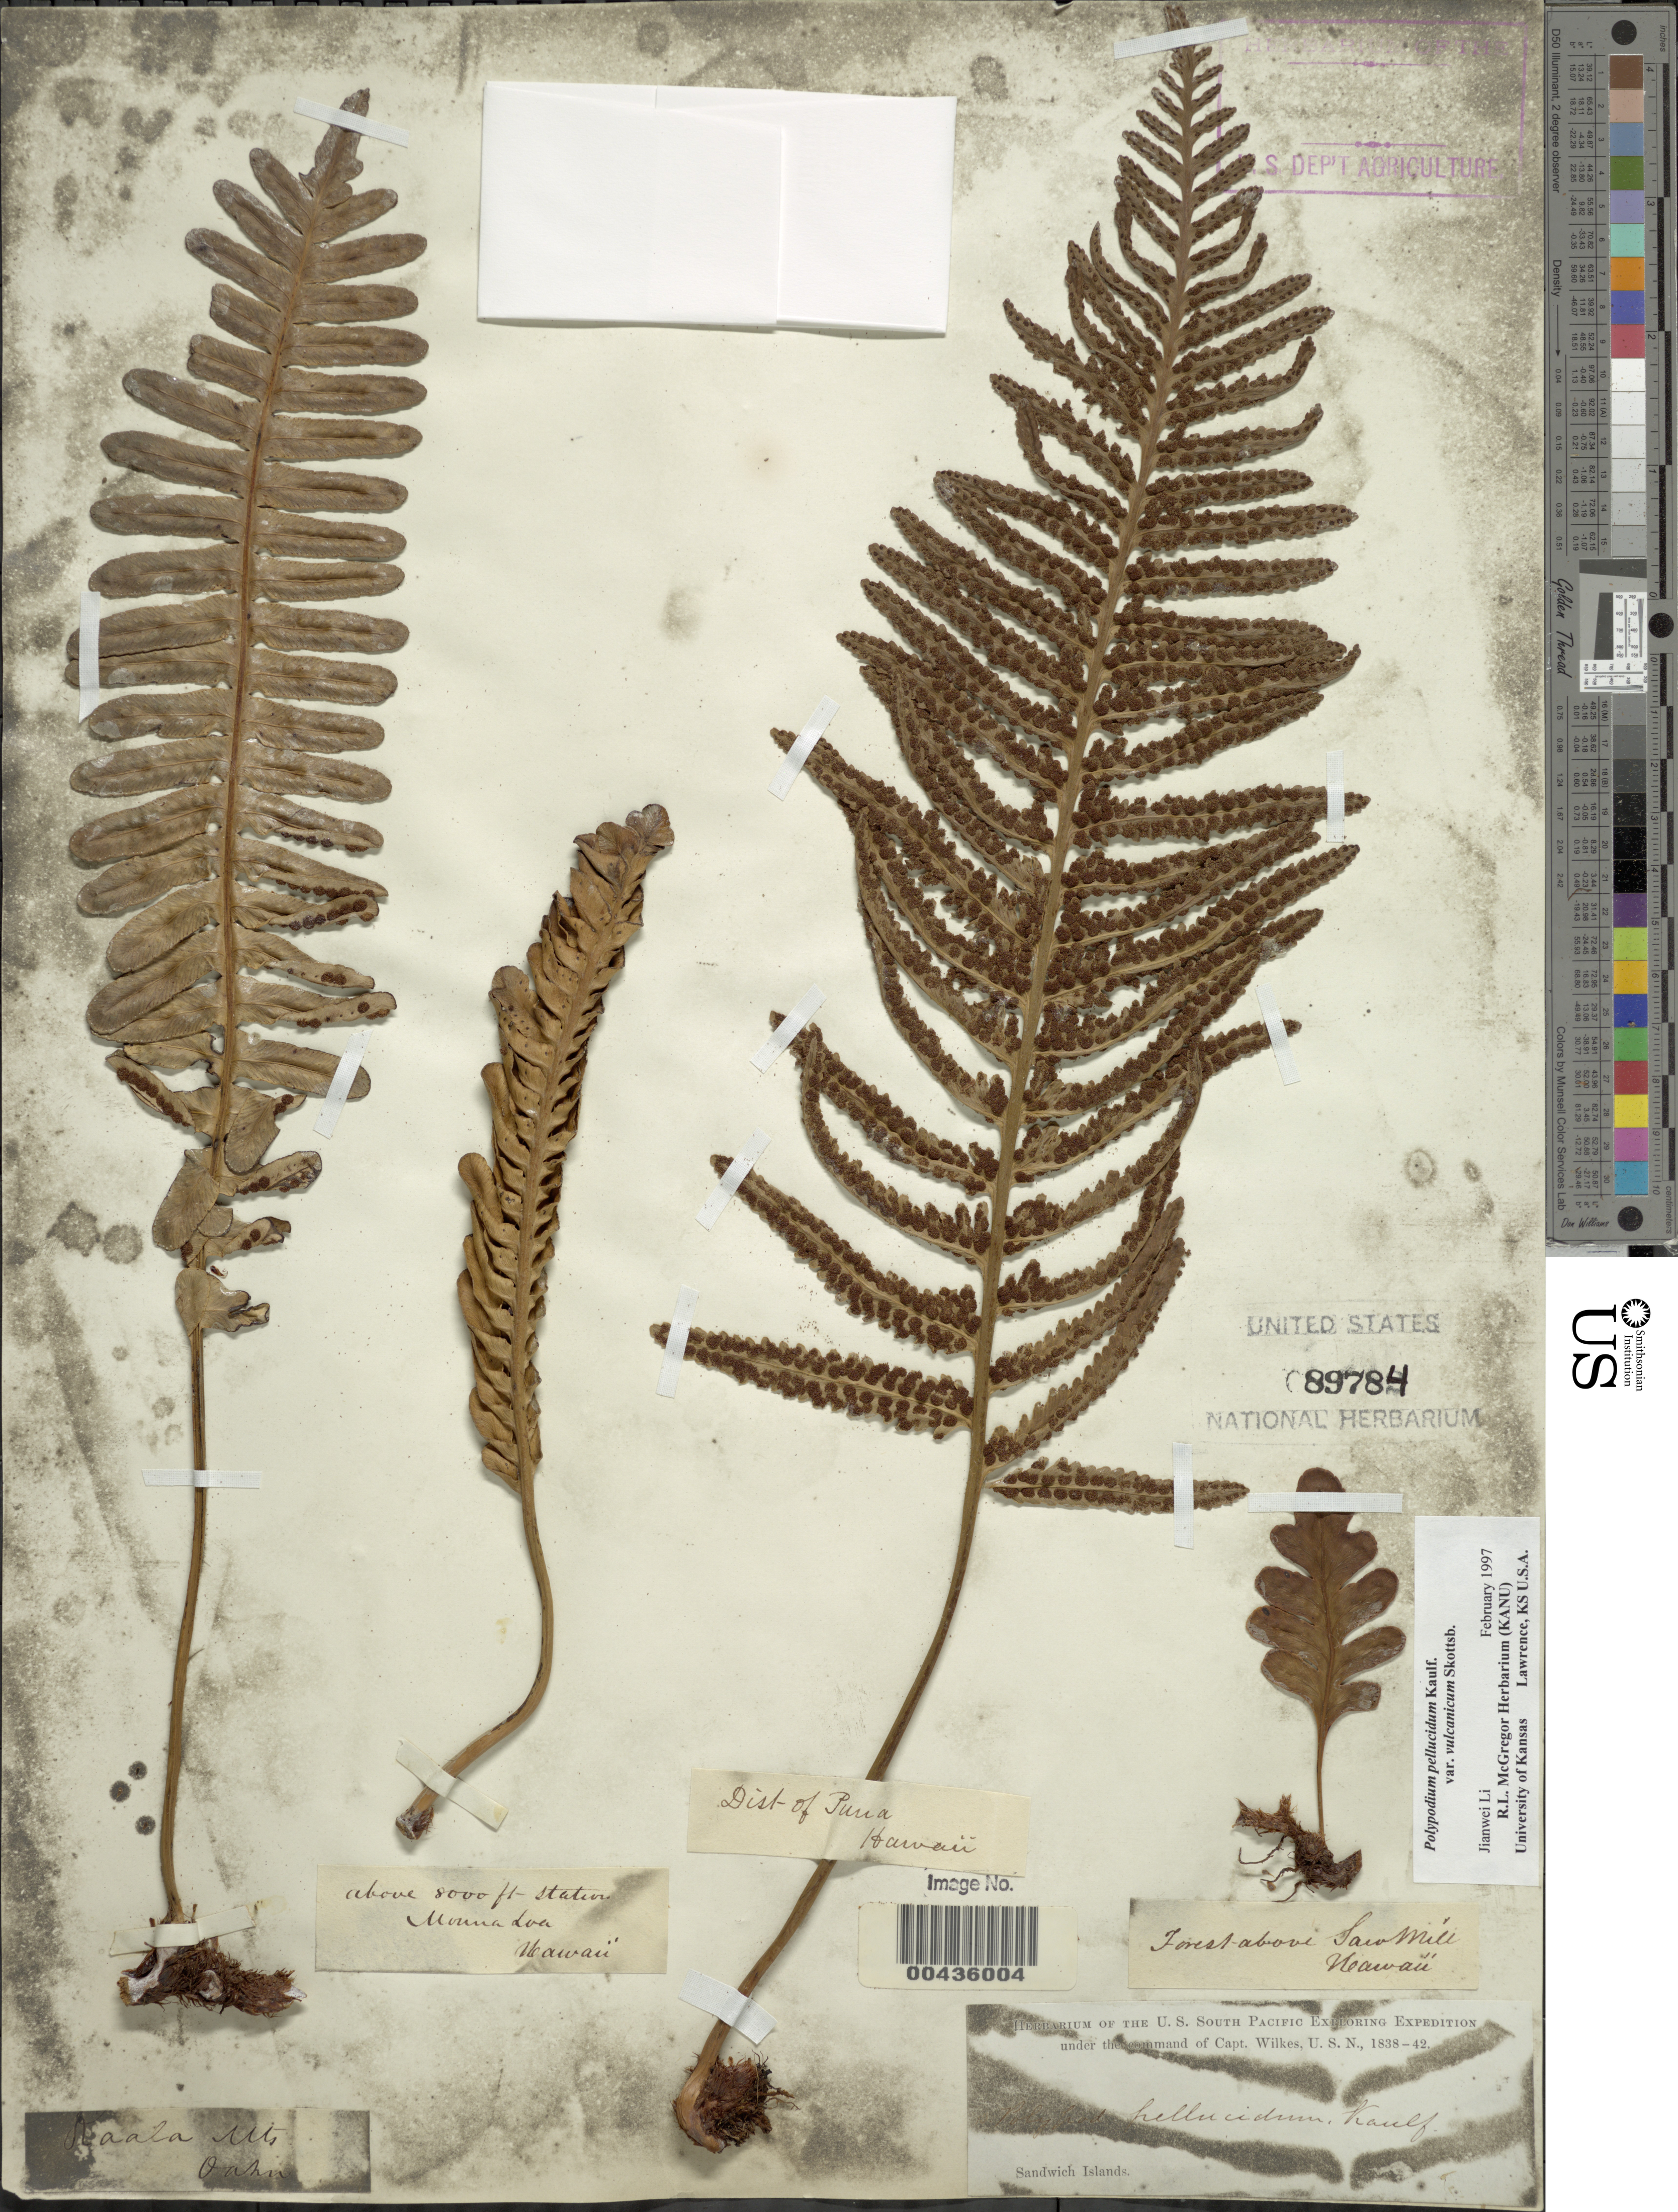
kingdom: Plantae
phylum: Tracheophyta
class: Polypodiopsida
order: Polypodiales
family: Polypodiaceae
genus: Polypodium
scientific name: Polypodium pellucidum var. vulcanicum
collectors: Wilkes Explor. Exped.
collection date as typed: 1838 to -- --- 1842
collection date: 1838/1842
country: United States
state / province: Hawaii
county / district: Hawaii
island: Hawaii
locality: Mixed Collection - Above 8000 feet station, Mauna Loa; District of Puna; Forest above Saw Mill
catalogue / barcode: US 89784